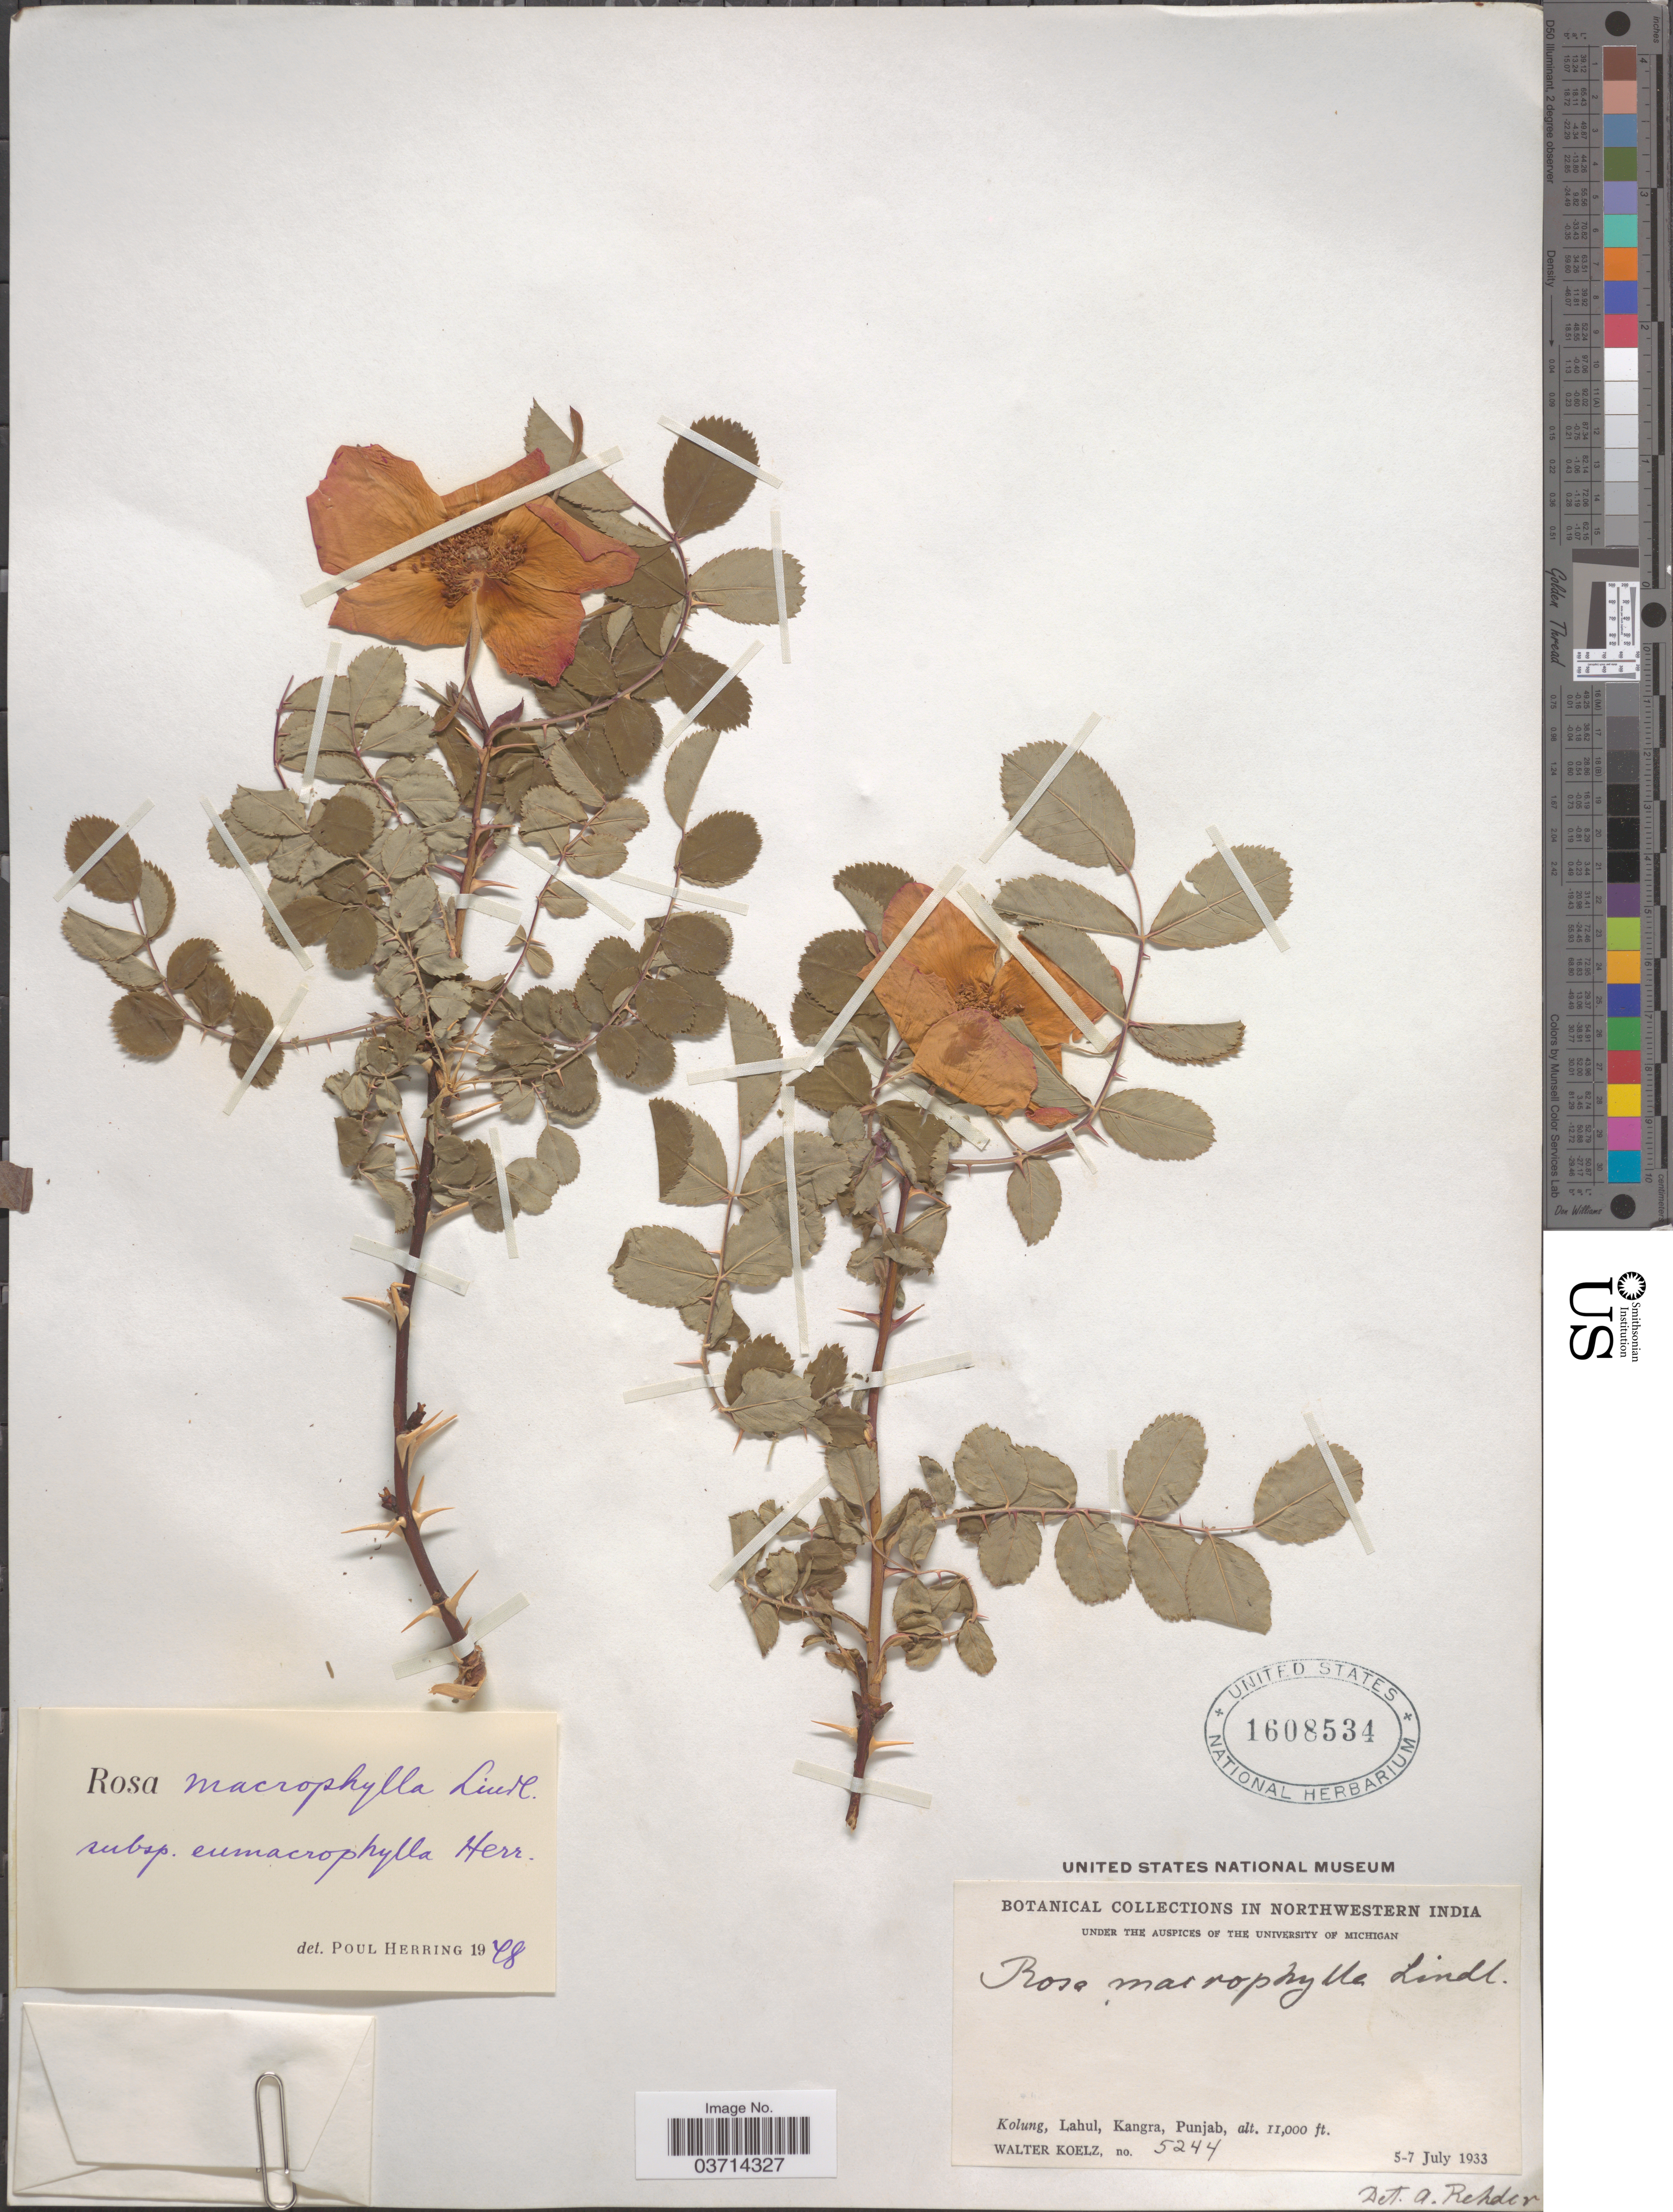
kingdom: Plantae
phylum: Tracheophyta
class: Magnoliopsida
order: Rosales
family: Rosaceae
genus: Rosa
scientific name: Rosa macrophylla var. macrophylla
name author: Lindl.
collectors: W. N. Koelz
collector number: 5244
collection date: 1933-07-05/1933-07-07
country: India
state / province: Punjab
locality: Northwestern India. Kolung, Lahul, Kangra.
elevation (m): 3353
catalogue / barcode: US 1608534